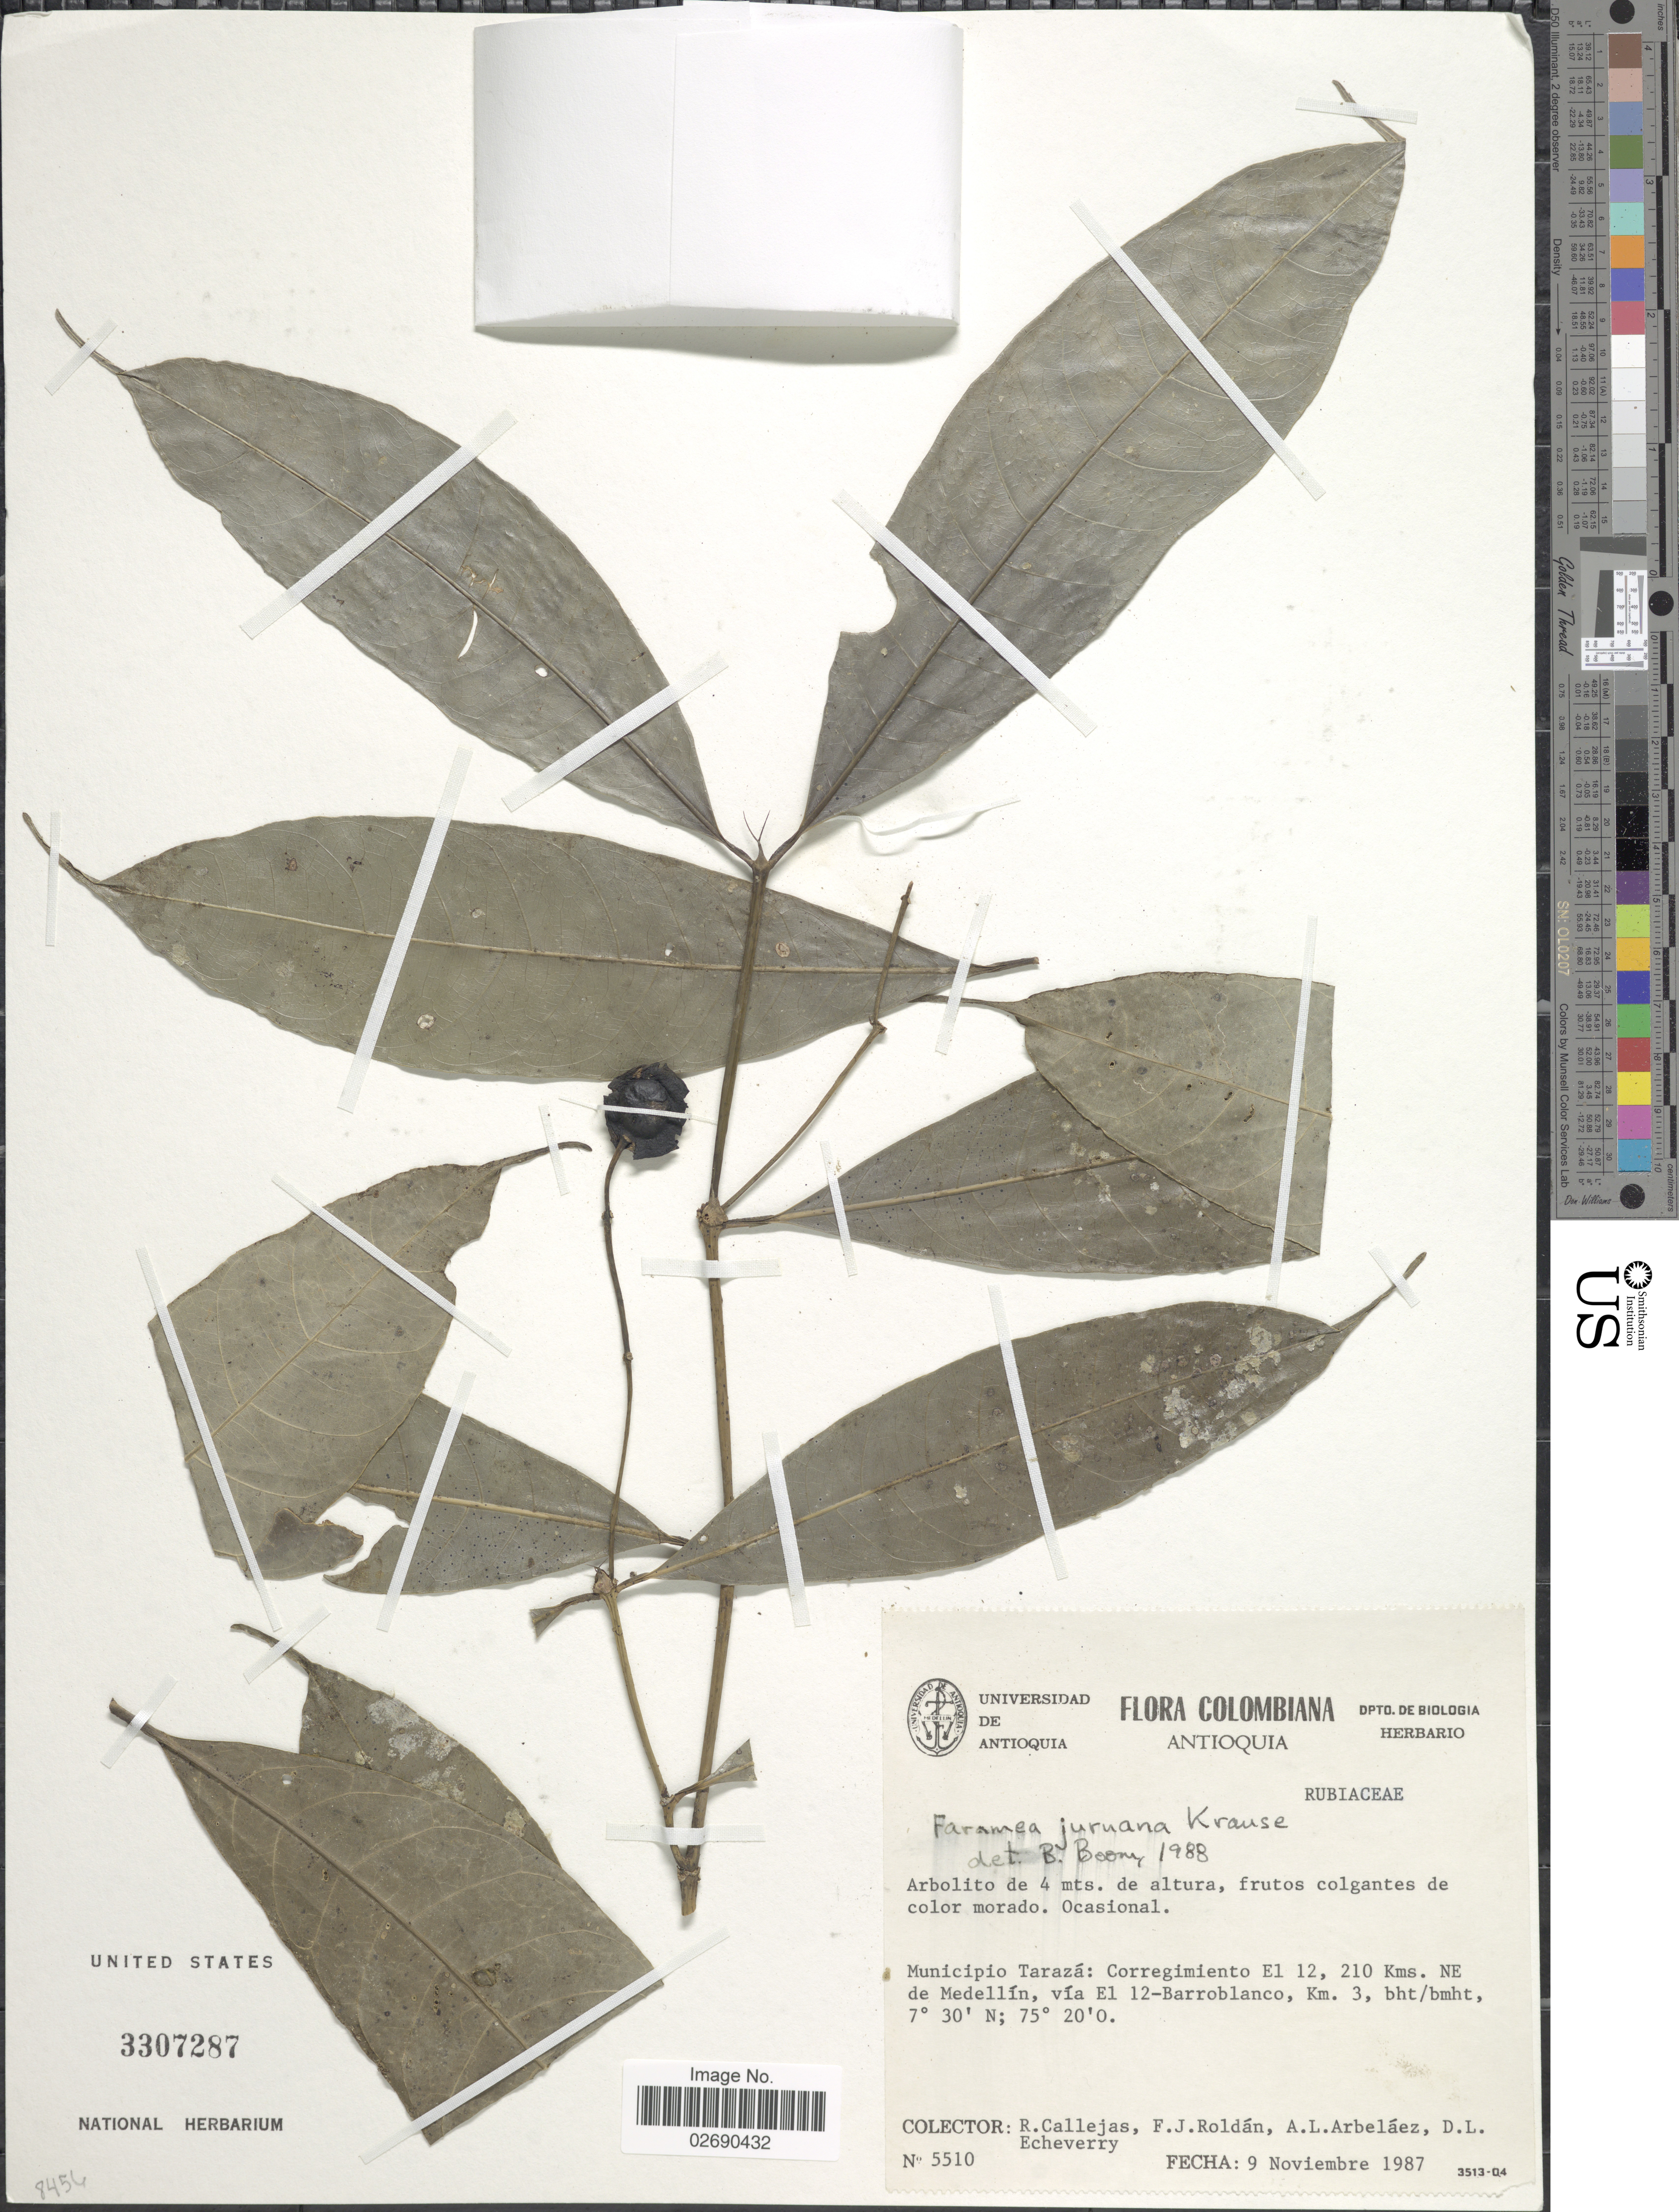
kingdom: Plantae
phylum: Tracheophyta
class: Magnoliopsida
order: Gentianales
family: Rubiaceae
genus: Faramea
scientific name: Faramea juruana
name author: K. Krause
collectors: R. Callejas, F. J. Roldán, A. Arbeláez Alvarez & D. Echeverry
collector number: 5510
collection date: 1987-11-09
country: Colombia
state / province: Antioquia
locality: Municipio Tarazá: Corregimiento El 12, 210 Kms NE de Medellín, vía El 12-Barroblanco, Km 3, bht/bmht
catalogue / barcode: US 3307287